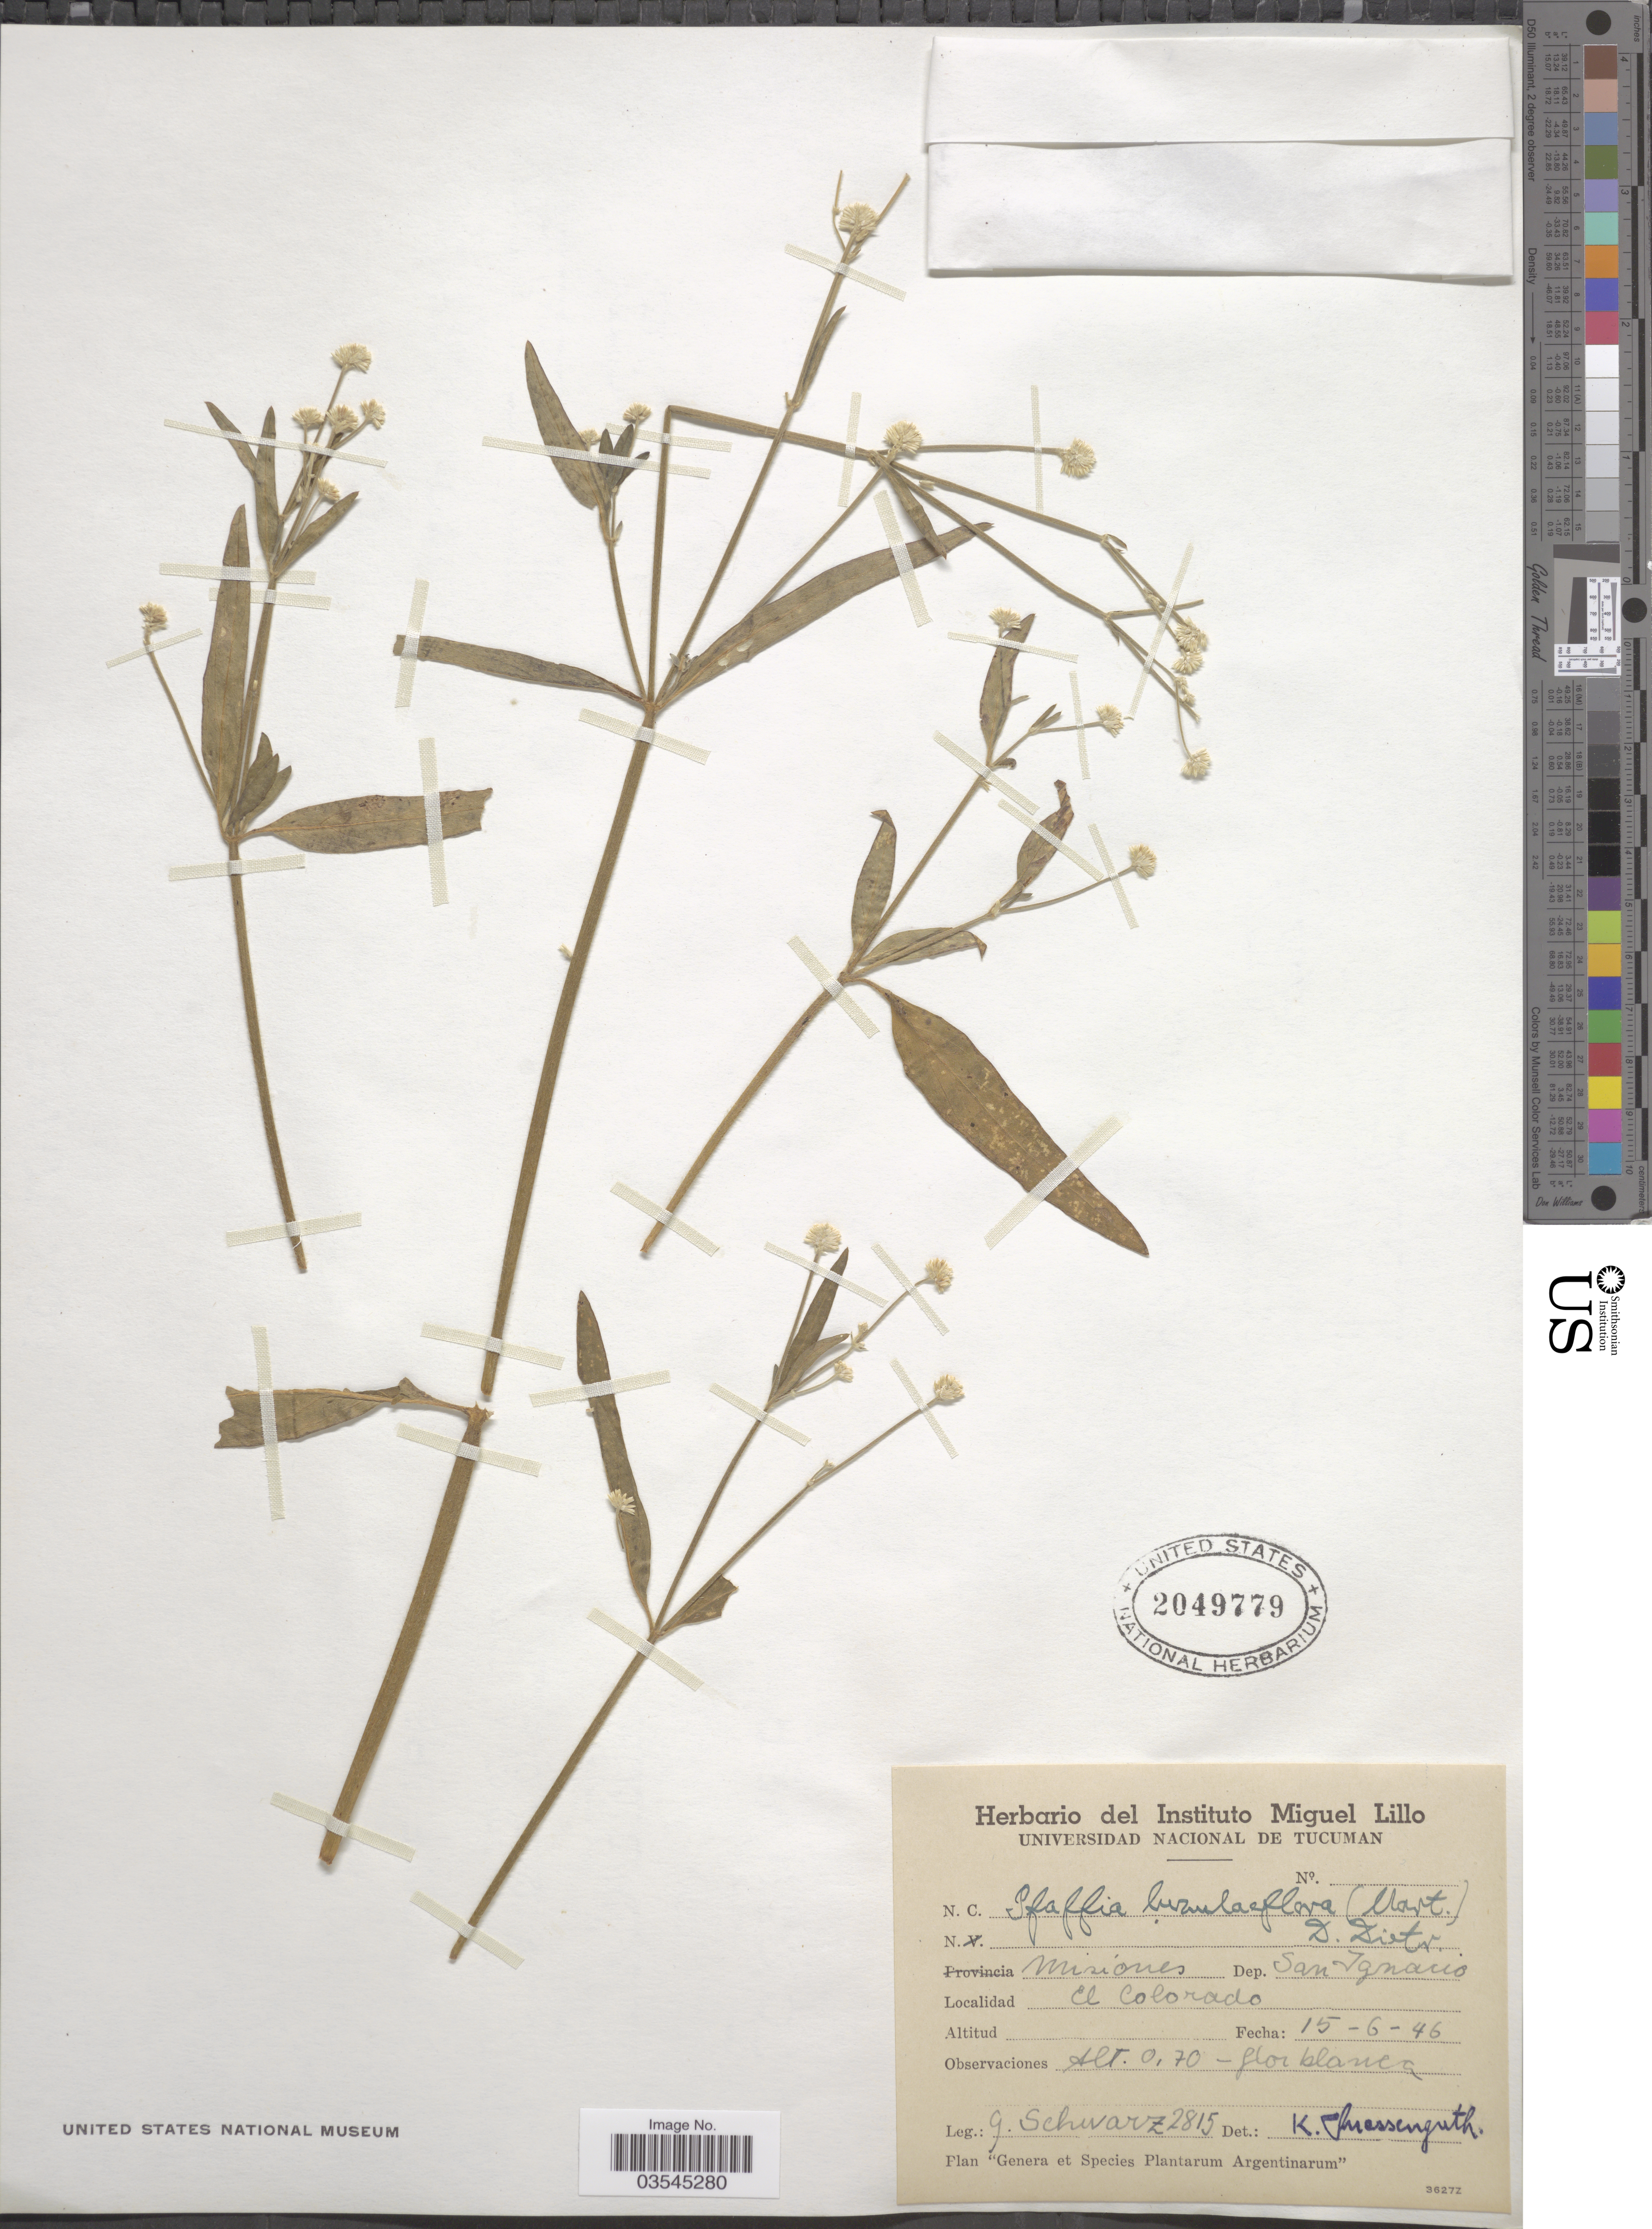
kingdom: Plantae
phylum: Tracheophyta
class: Magnoliopsida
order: Caryophyllales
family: Amaranthaceae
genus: Pfaffia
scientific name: Pfaffia glomerata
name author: (Spreng.) Pedersen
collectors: G. J. Schwarz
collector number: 2815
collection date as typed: Transcribed d/m/y: 15/6/46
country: Argentina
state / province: Misiones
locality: Dep. San Ignacio. El Colorado.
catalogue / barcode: US 2049779